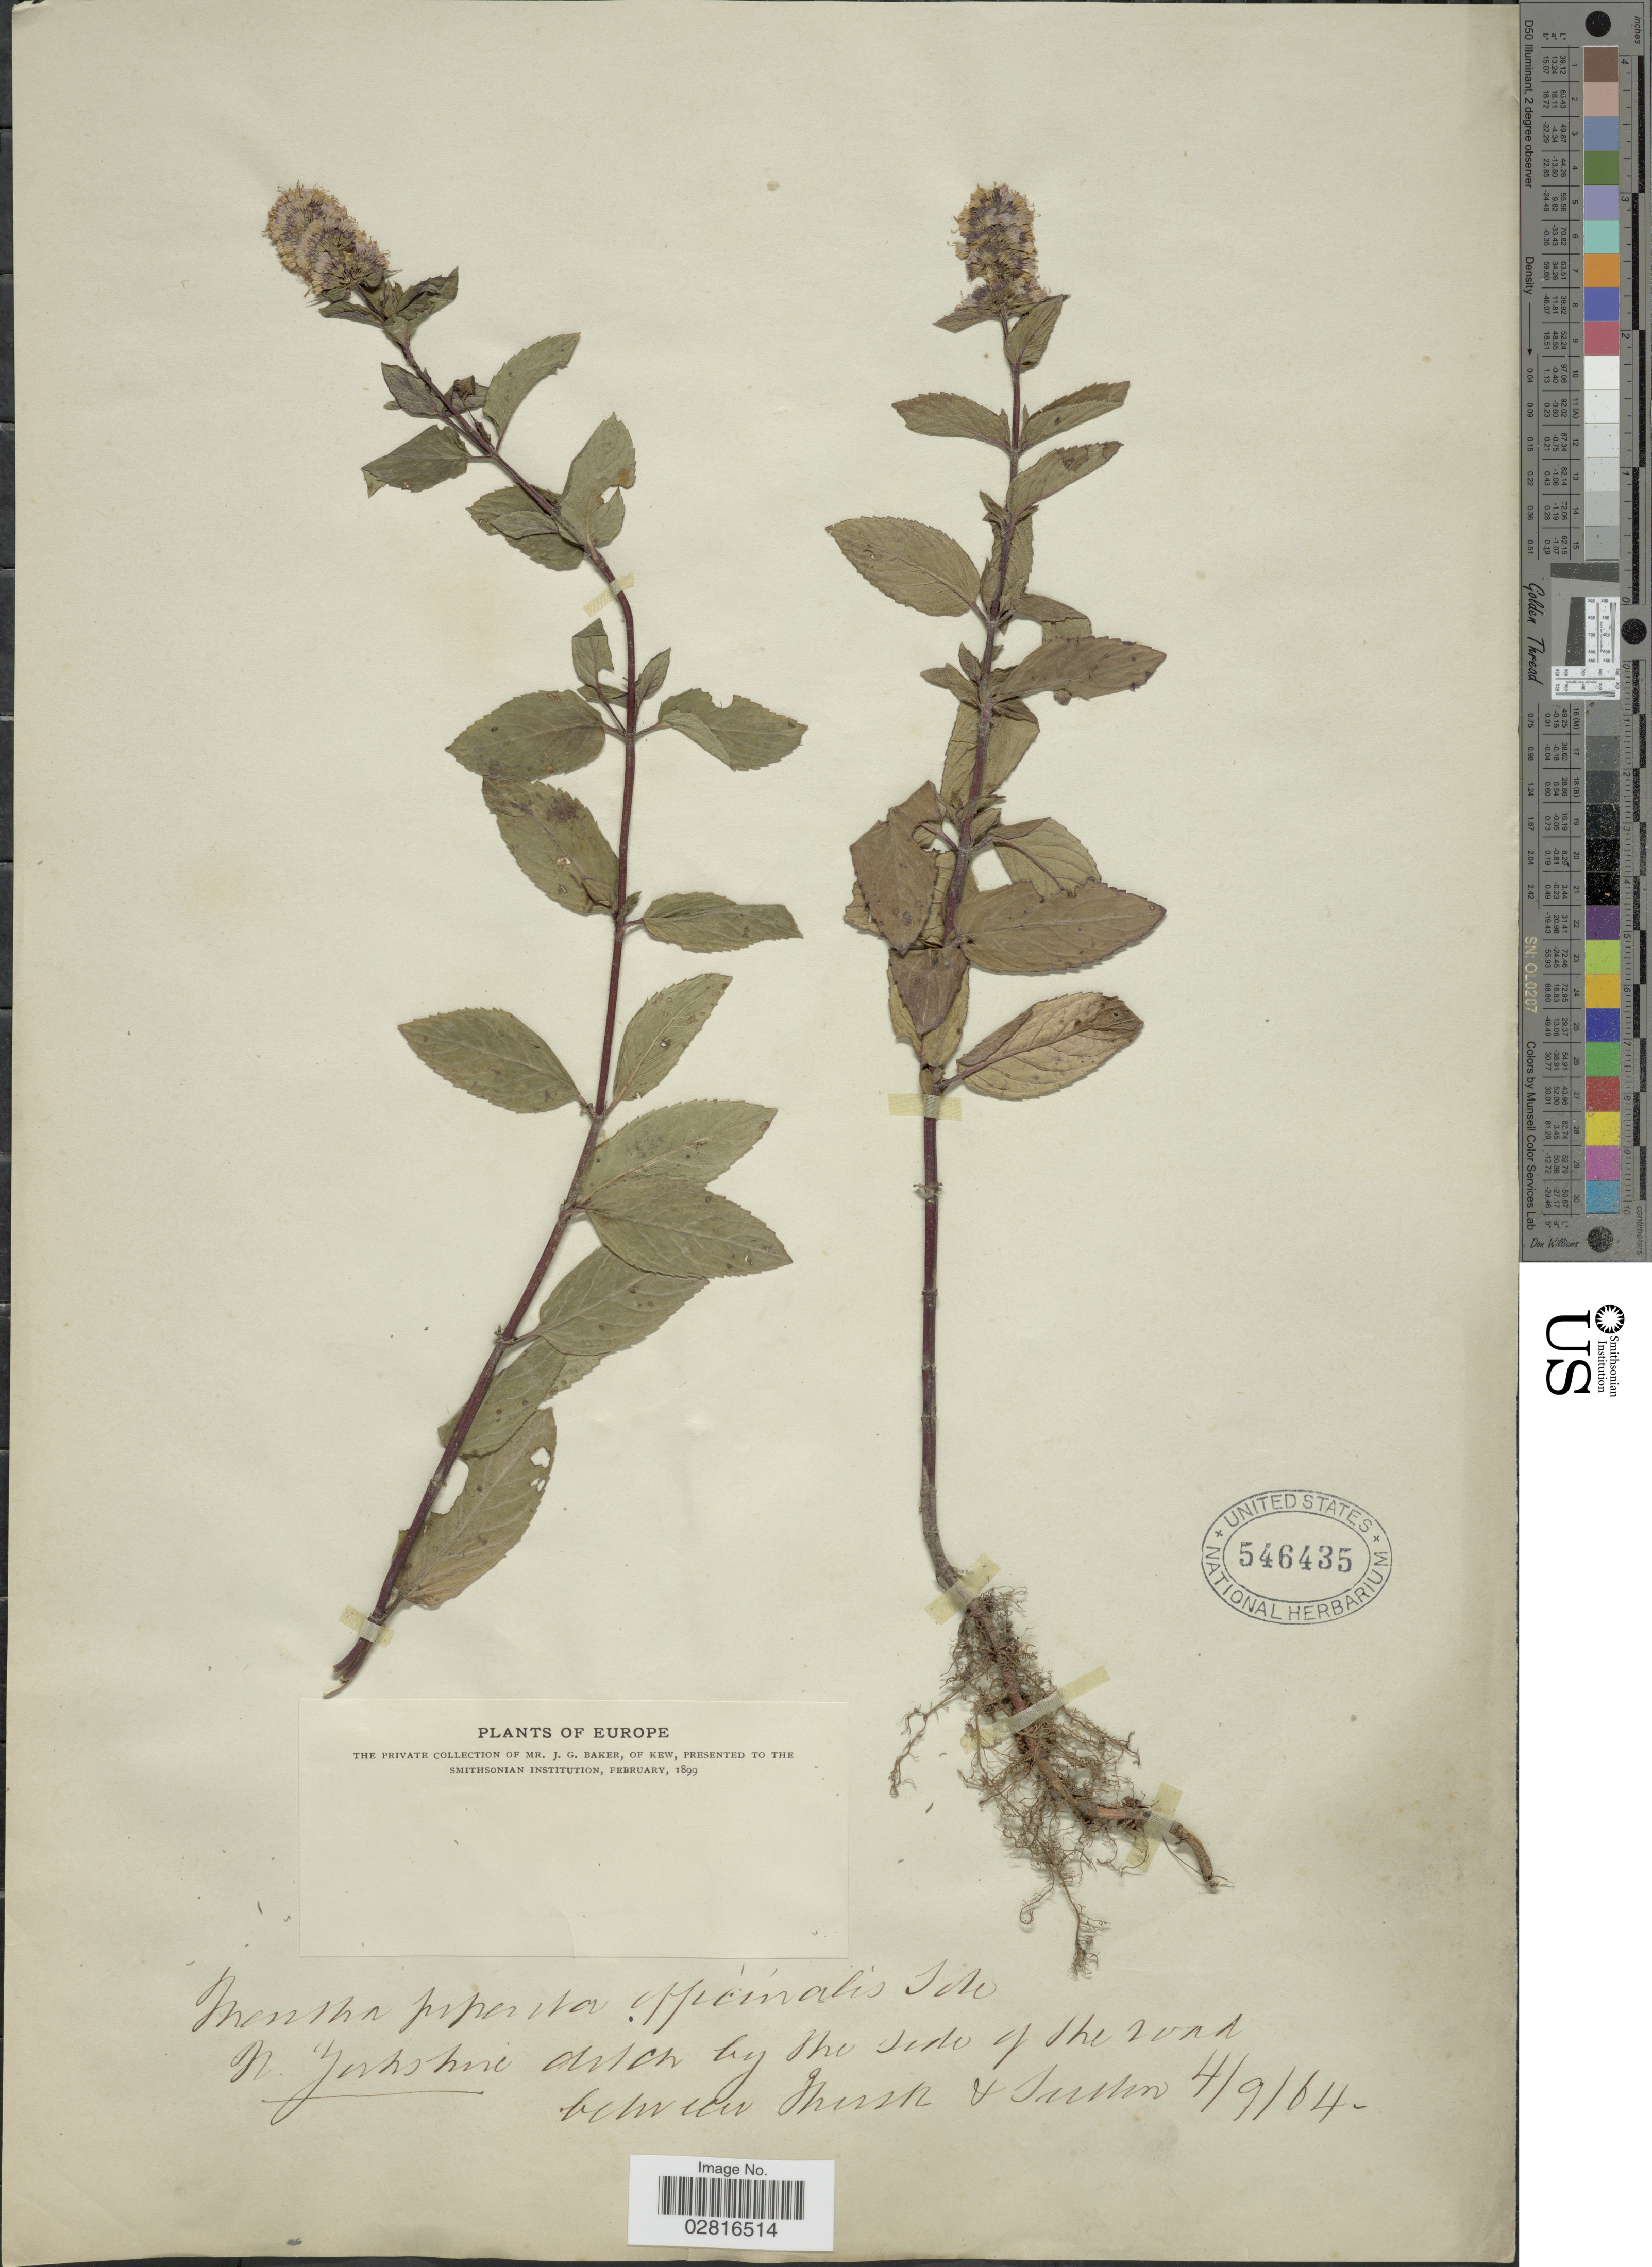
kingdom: Plantae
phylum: Tracheophyta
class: Magnoliopsida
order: Lamiales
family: Lamiaceae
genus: Mentha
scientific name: Mentha x piperita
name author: L.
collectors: J. G. Baker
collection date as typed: Transcribed d/m/y: 4/9/64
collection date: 1864-09-04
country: United Kingdom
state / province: England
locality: N. Yorkshire, ditch by the side of the road between Thirsk & Sutton.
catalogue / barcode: US 546435